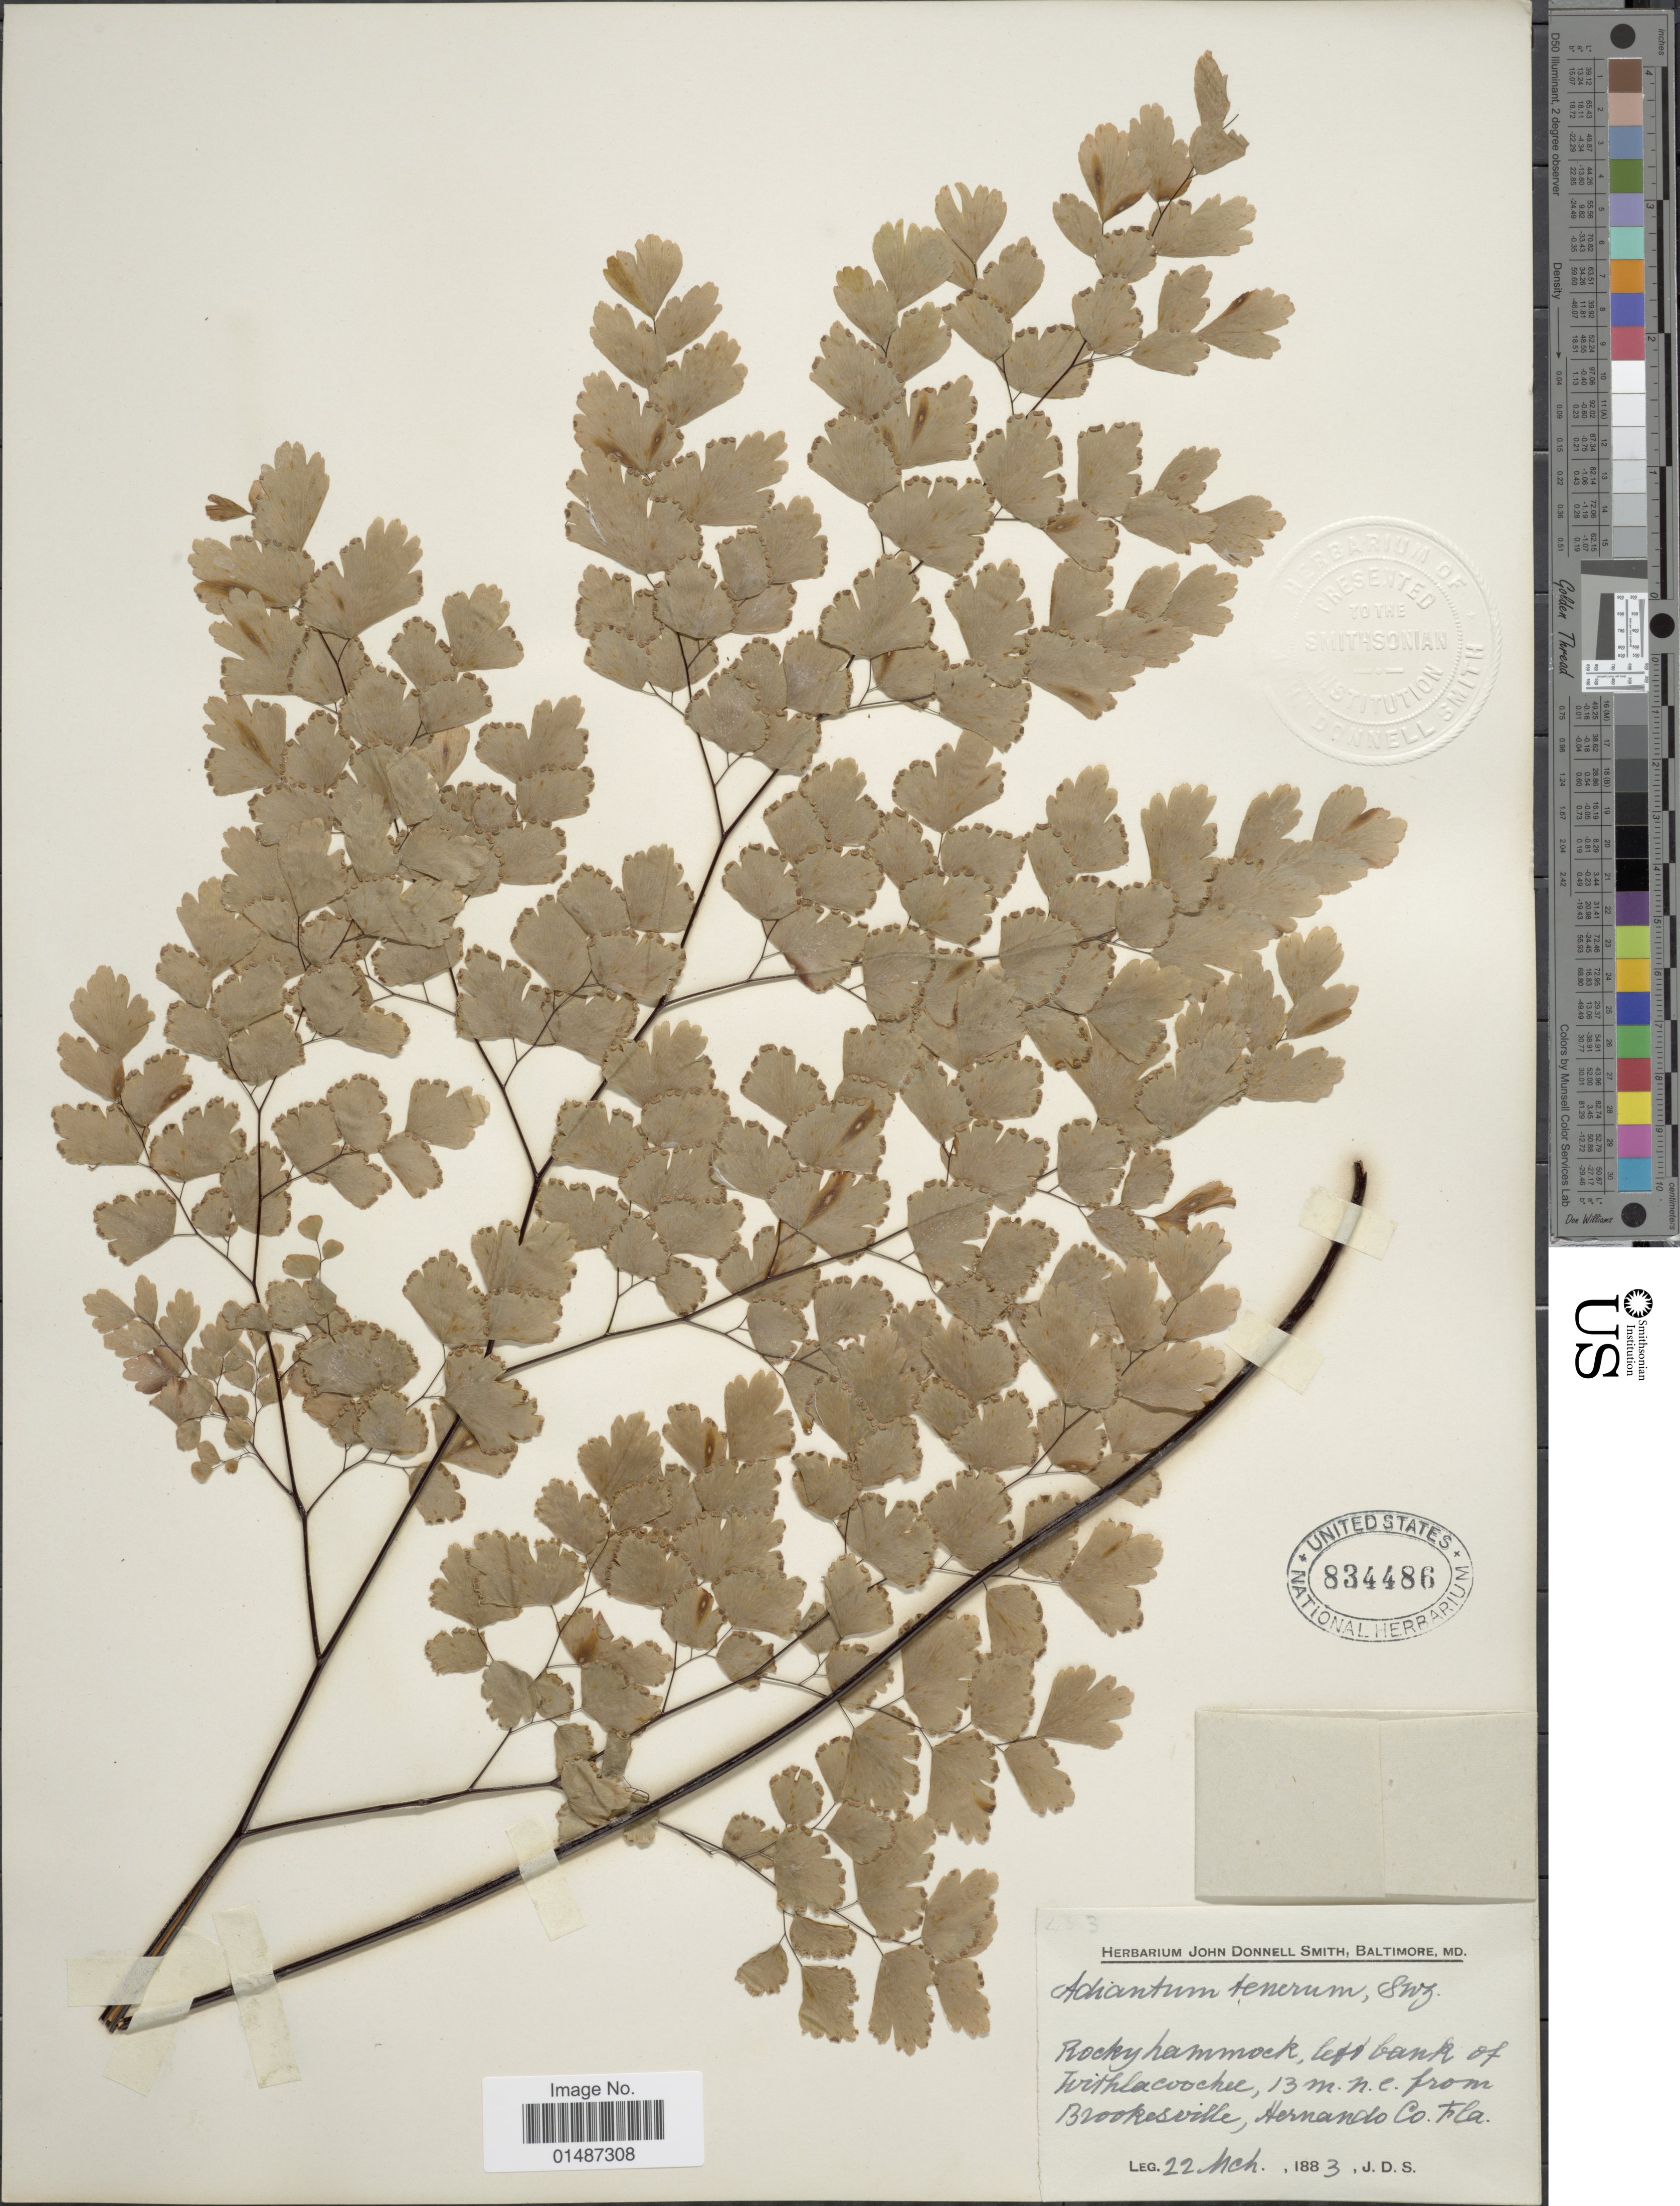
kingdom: Plantae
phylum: Tracheophyta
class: Polypodiopsida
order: Polypodiales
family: Pteridaceae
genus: Adiantum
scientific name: Adiantum tenerum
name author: Sw.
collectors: J. Donnell Smith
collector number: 283*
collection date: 1883-03-22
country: United States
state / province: Florida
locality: Rocky hammock, left bank of withlacooche, 13 m. n.e. from Brookesville, Hernando Co.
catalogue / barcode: US 834486